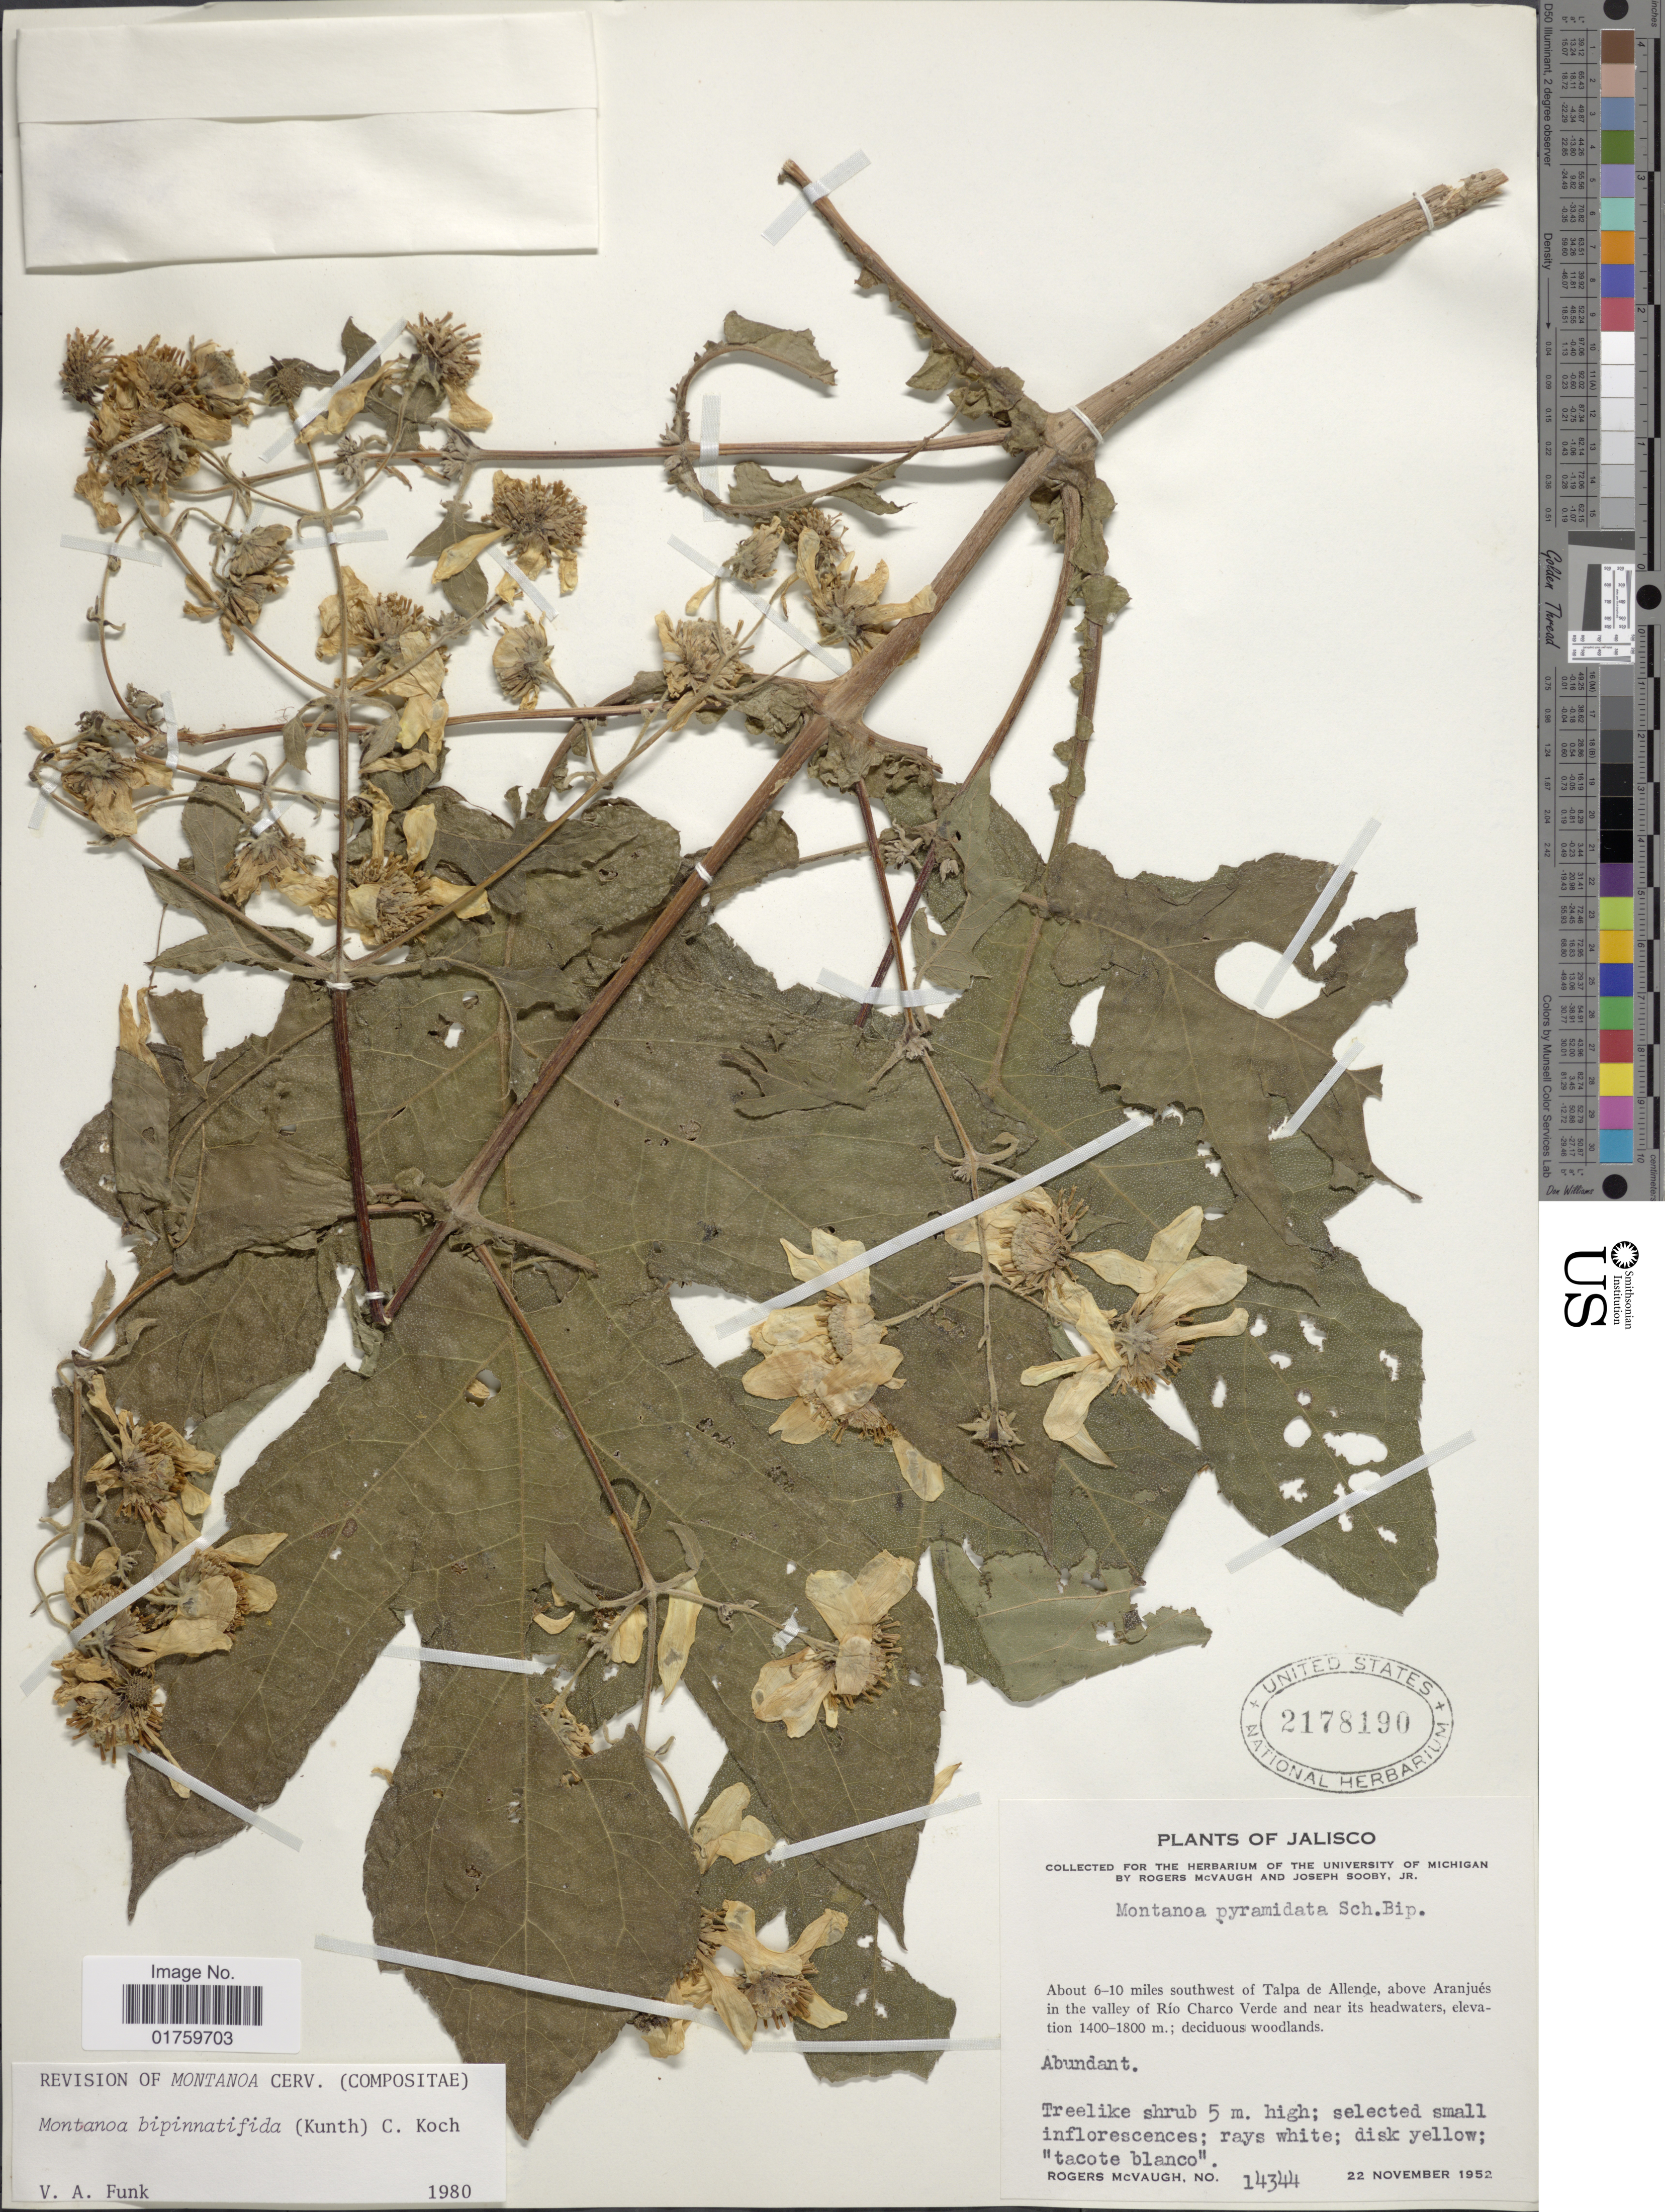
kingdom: Plantae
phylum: Tracheophyta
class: Magnoliopsida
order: Asterales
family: Asteraceae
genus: Montanoa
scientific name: Montanoa bipinnatifida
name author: (Kunth) C. Koch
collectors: R. McVaugh & J. Sooby Jr.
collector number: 14344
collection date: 1952-11-22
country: Mexico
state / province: Jalisco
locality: About 6-10 miles southwest of Talpa de Allende, above Aranjues in the valley of Rio Charco Verde and near its headwaters.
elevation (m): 1400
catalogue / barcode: US 2178190